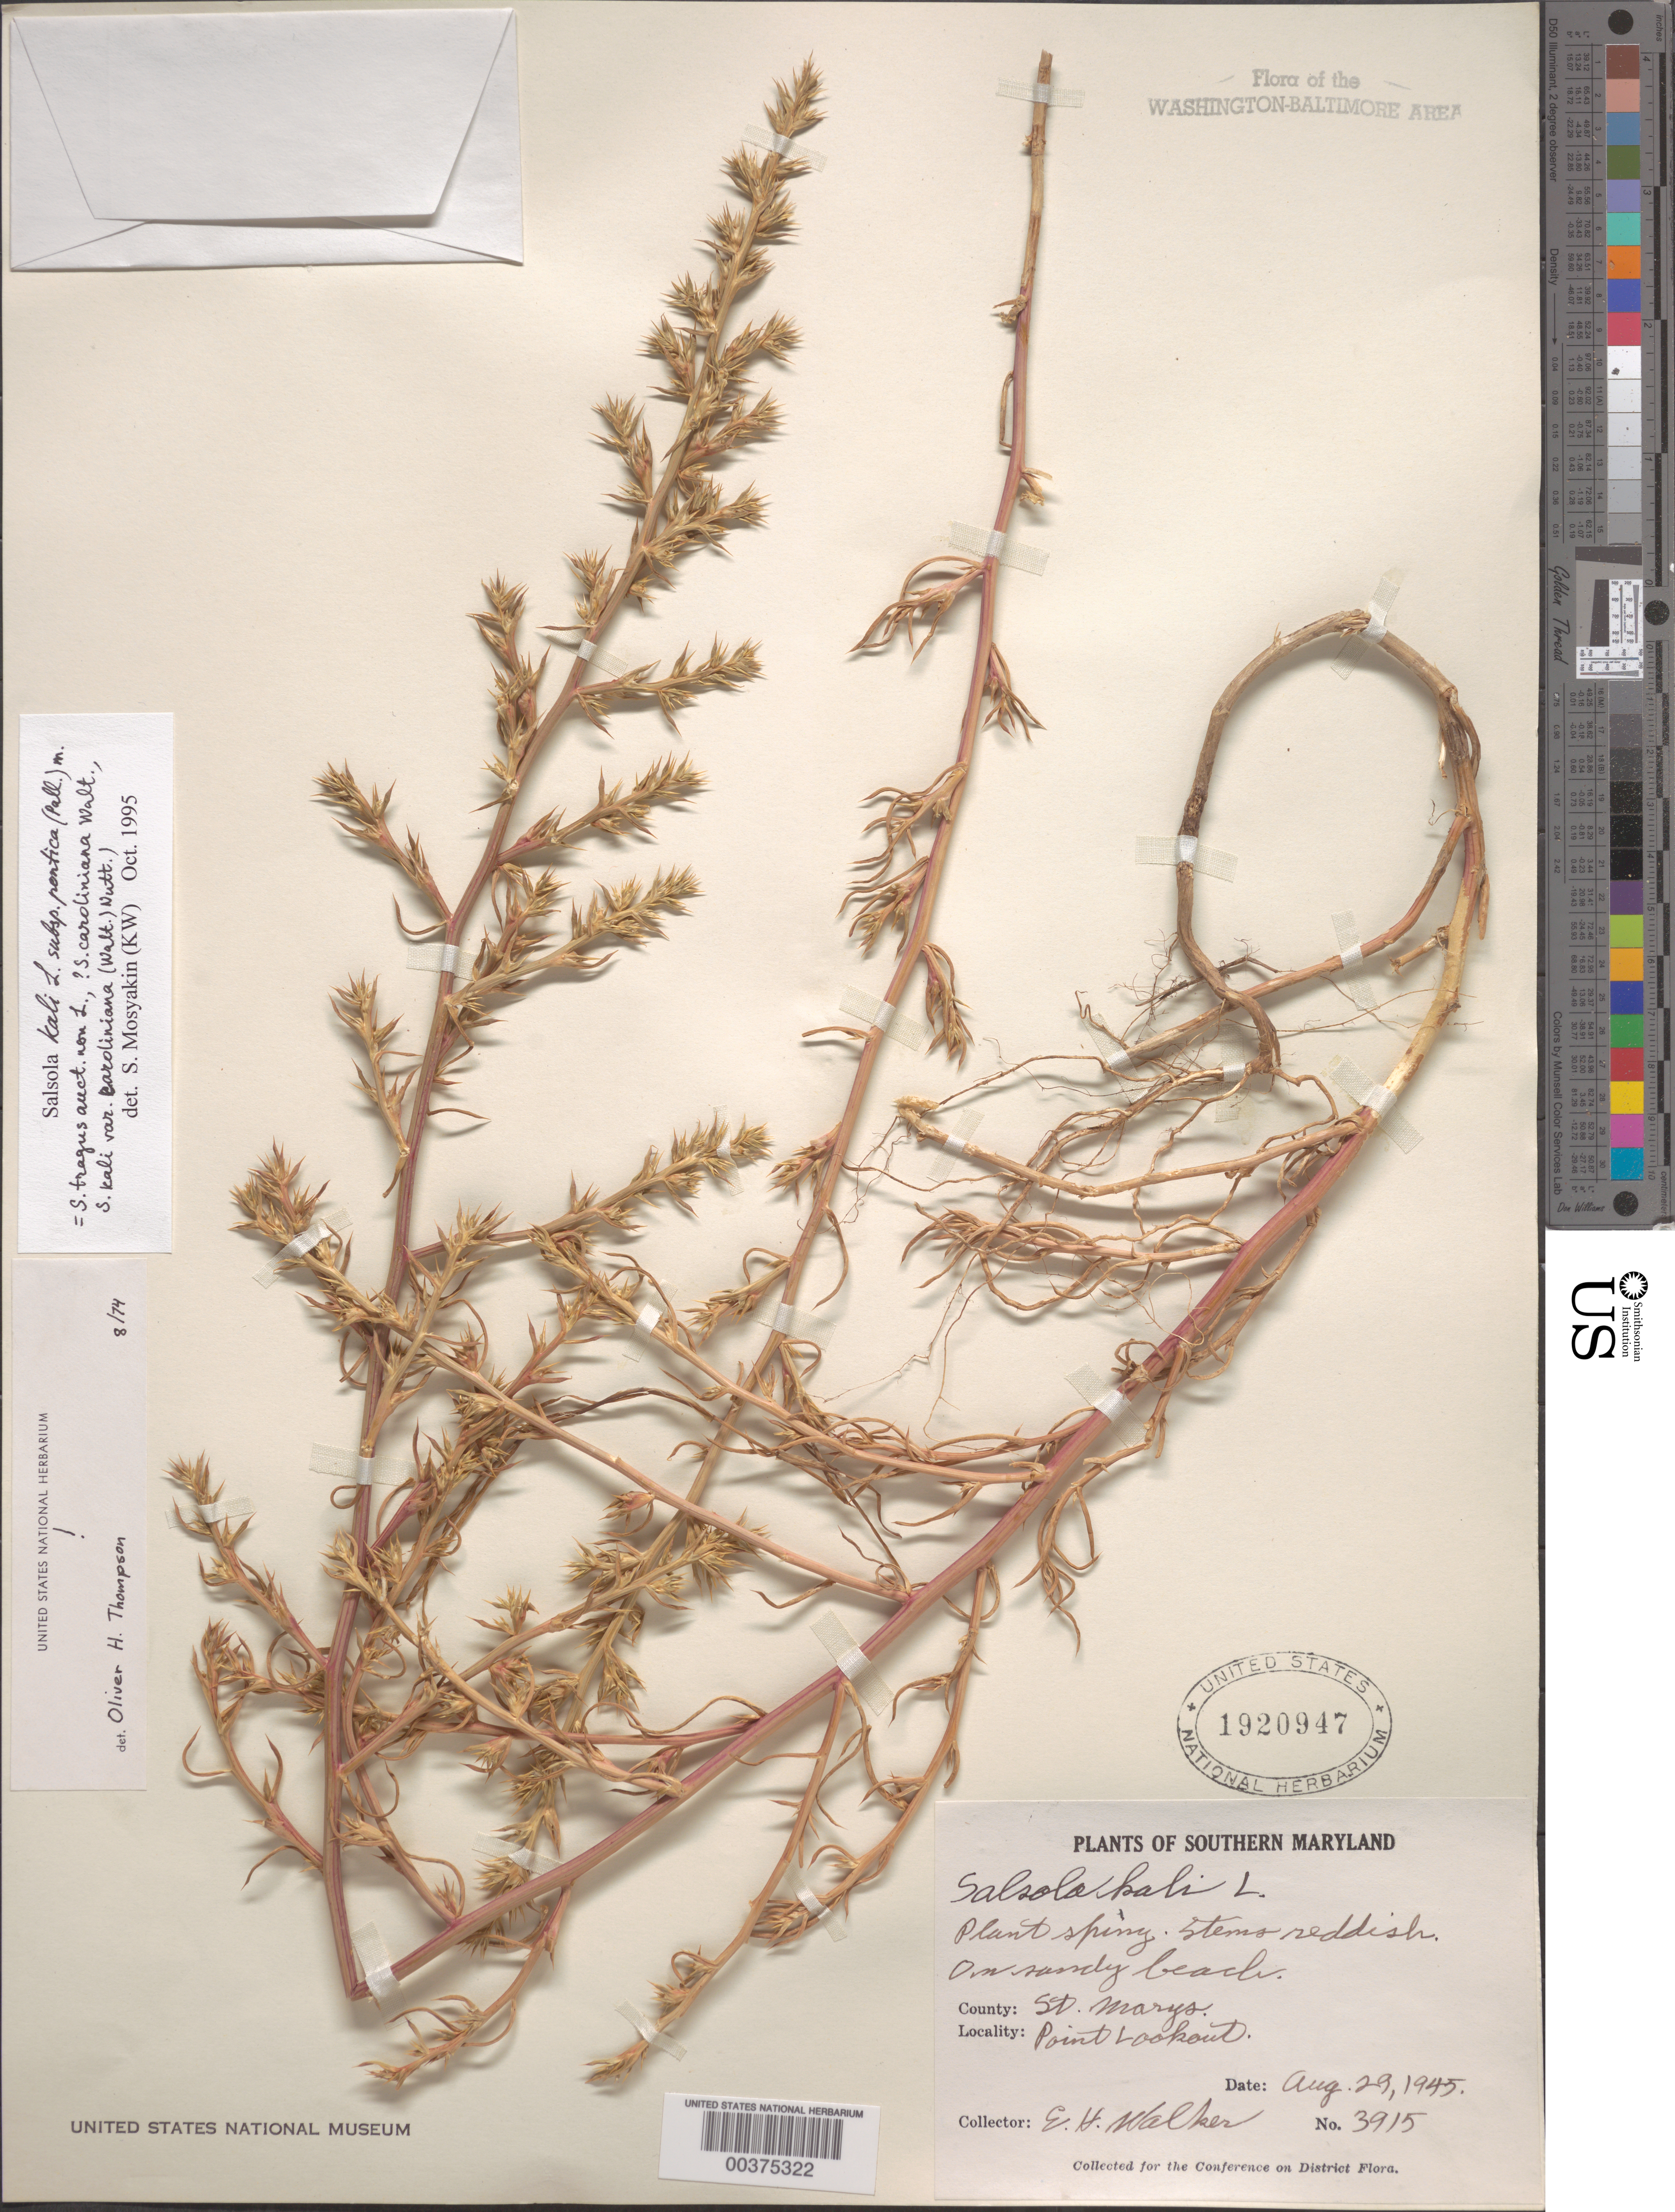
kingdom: Plantae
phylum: Tracheophyta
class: Magnoliopsida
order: Caryophyllales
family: Amaranthaceae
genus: Salsola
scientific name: Salsola kali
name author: L.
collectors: E. H. Walker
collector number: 3915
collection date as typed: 29 Aug 1945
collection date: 1945-08-29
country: United States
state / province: Maryland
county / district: St. Mary's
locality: Point Lookout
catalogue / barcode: US 1920947